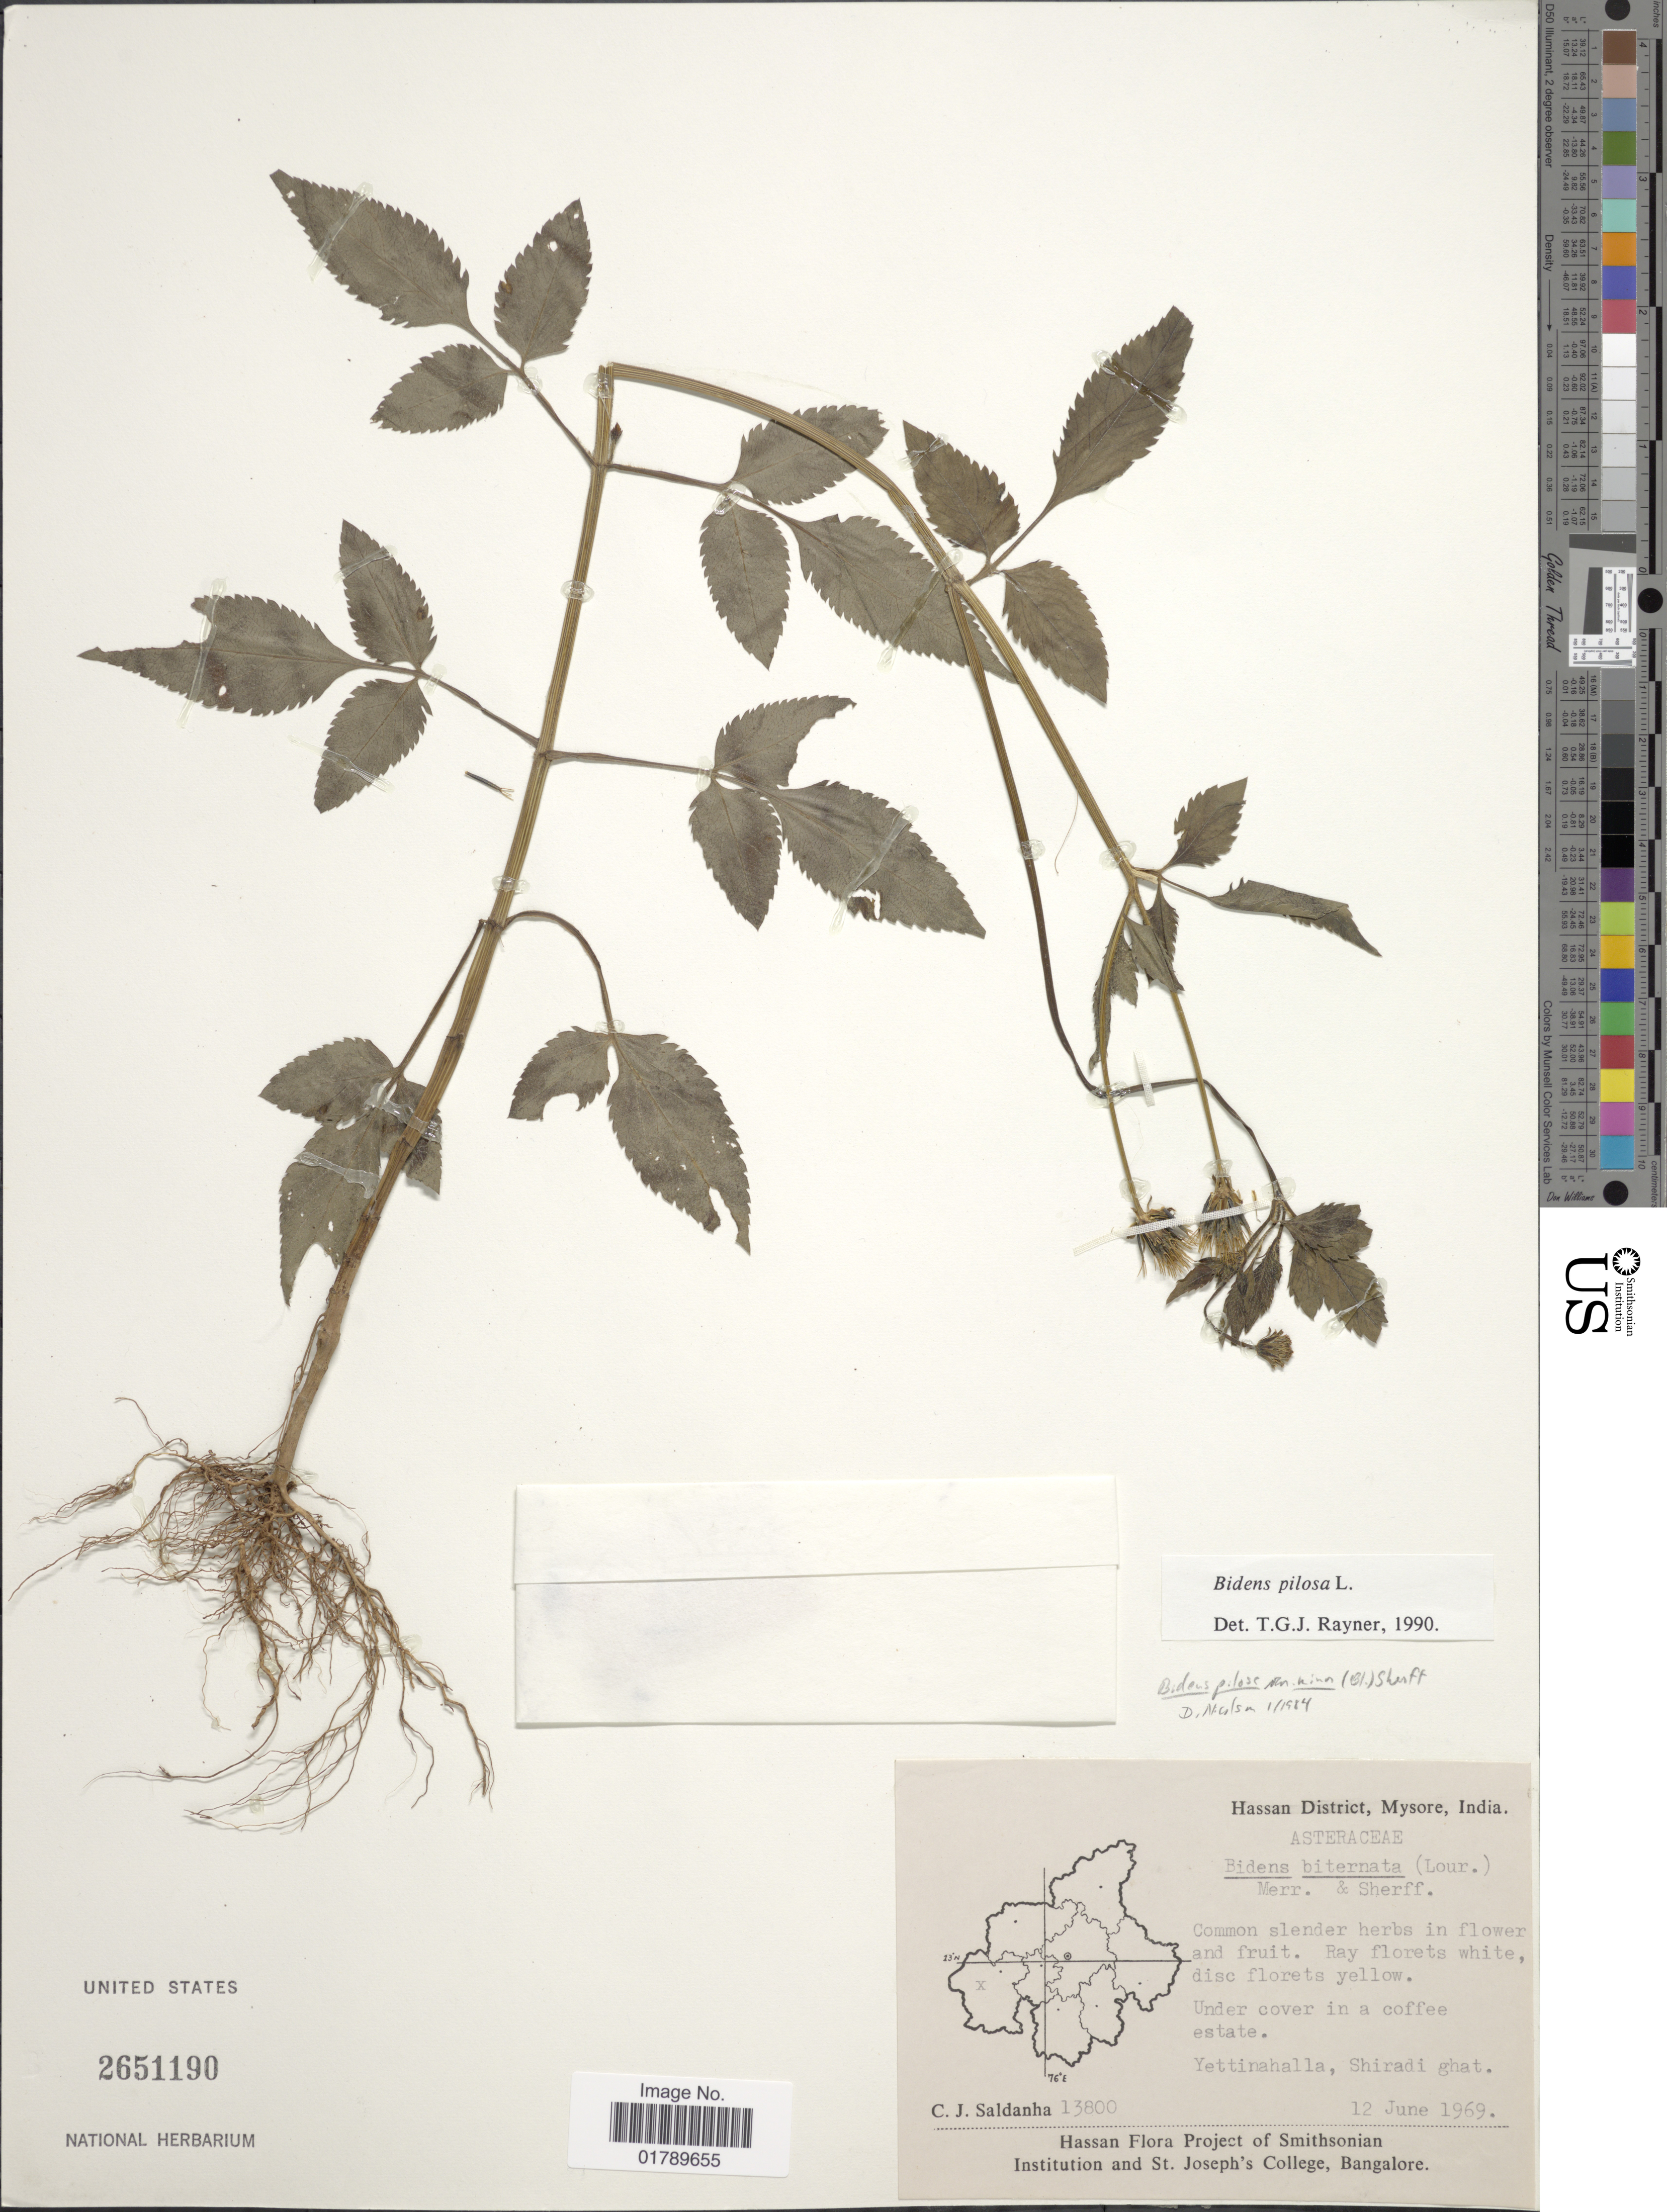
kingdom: Plantae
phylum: Tracheophyta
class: Magnoliopsida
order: Asterales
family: Asteraceae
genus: Bidens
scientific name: Bidens pilosa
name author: L.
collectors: C. J. Saldanha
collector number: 13800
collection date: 1969-06-12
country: India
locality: Hassan District, Mysore, India. Yettinahalla, Shiradi ghat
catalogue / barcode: US 2651190